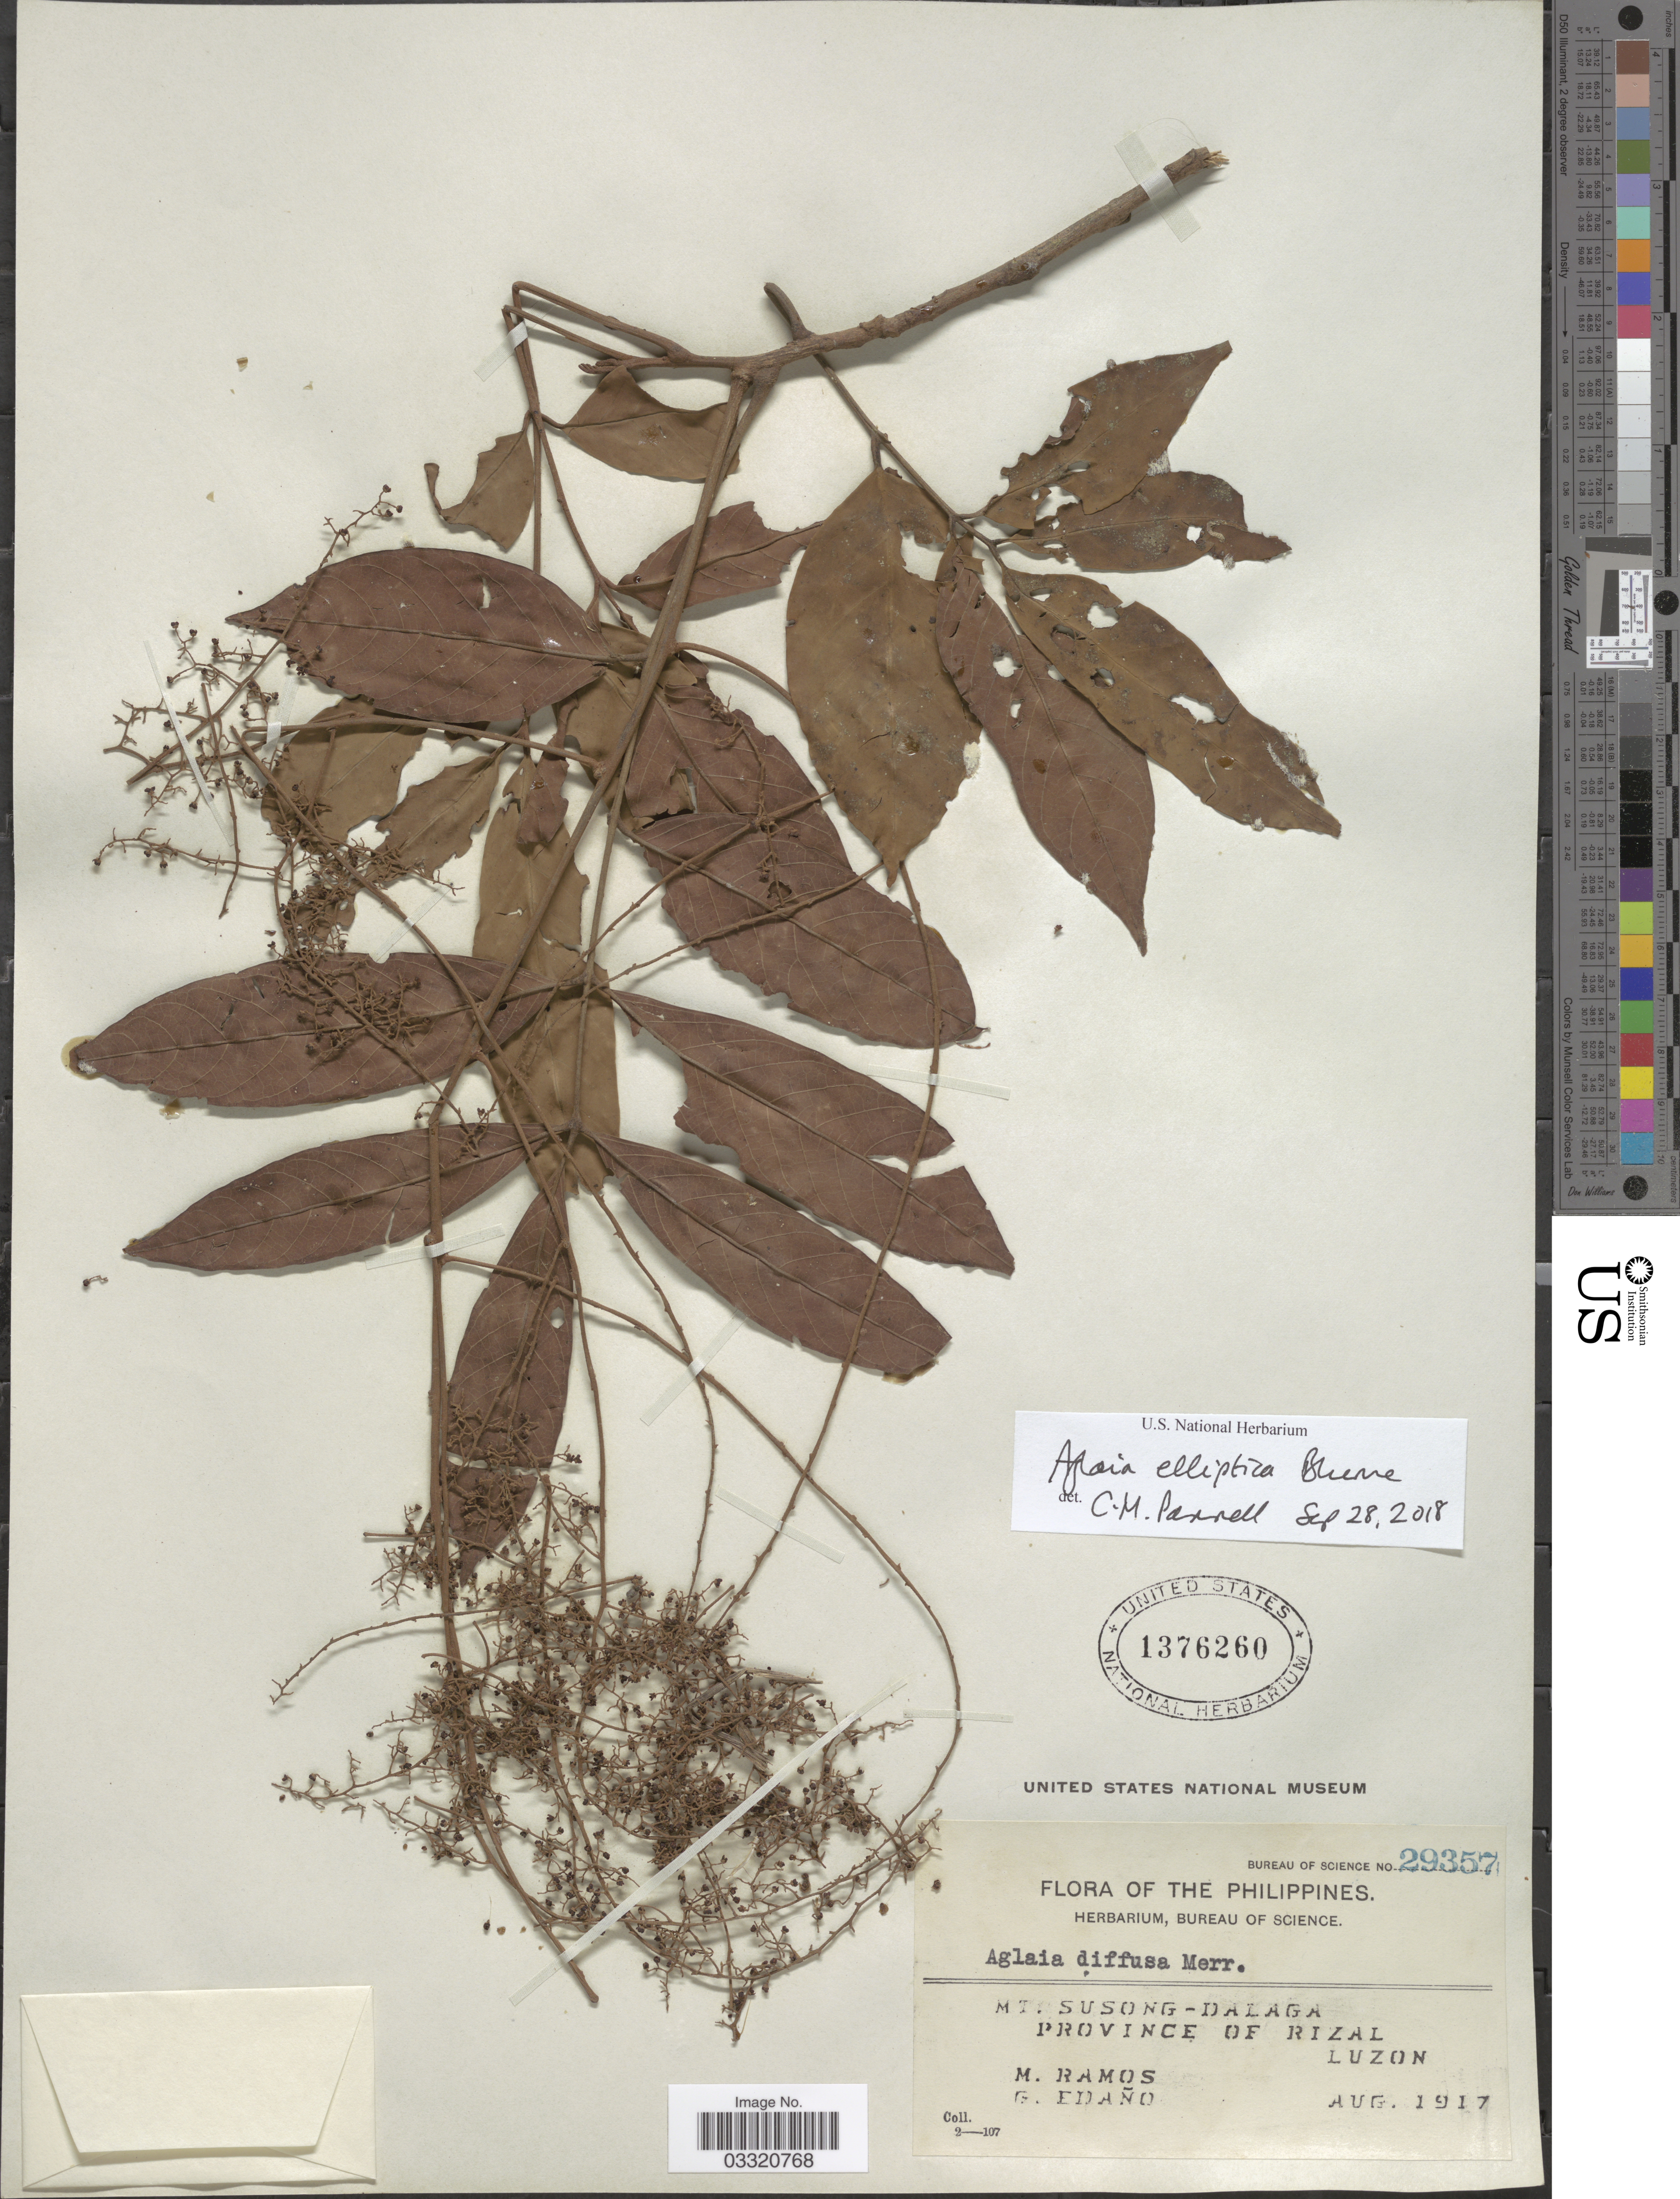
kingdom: Plantae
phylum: Tracheophyta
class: Magnoliopsida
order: Sapindales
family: Meliaceae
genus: Aglaia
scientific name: Aglaia elliptica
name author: Blume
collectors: M. Ramos & G. Edaño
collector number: Bureau of Science 29357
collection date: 1917-08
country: Philippines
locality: Mt. Susong-Dalaga, Province of Rizal, Luzon.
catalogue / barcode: US 1376260